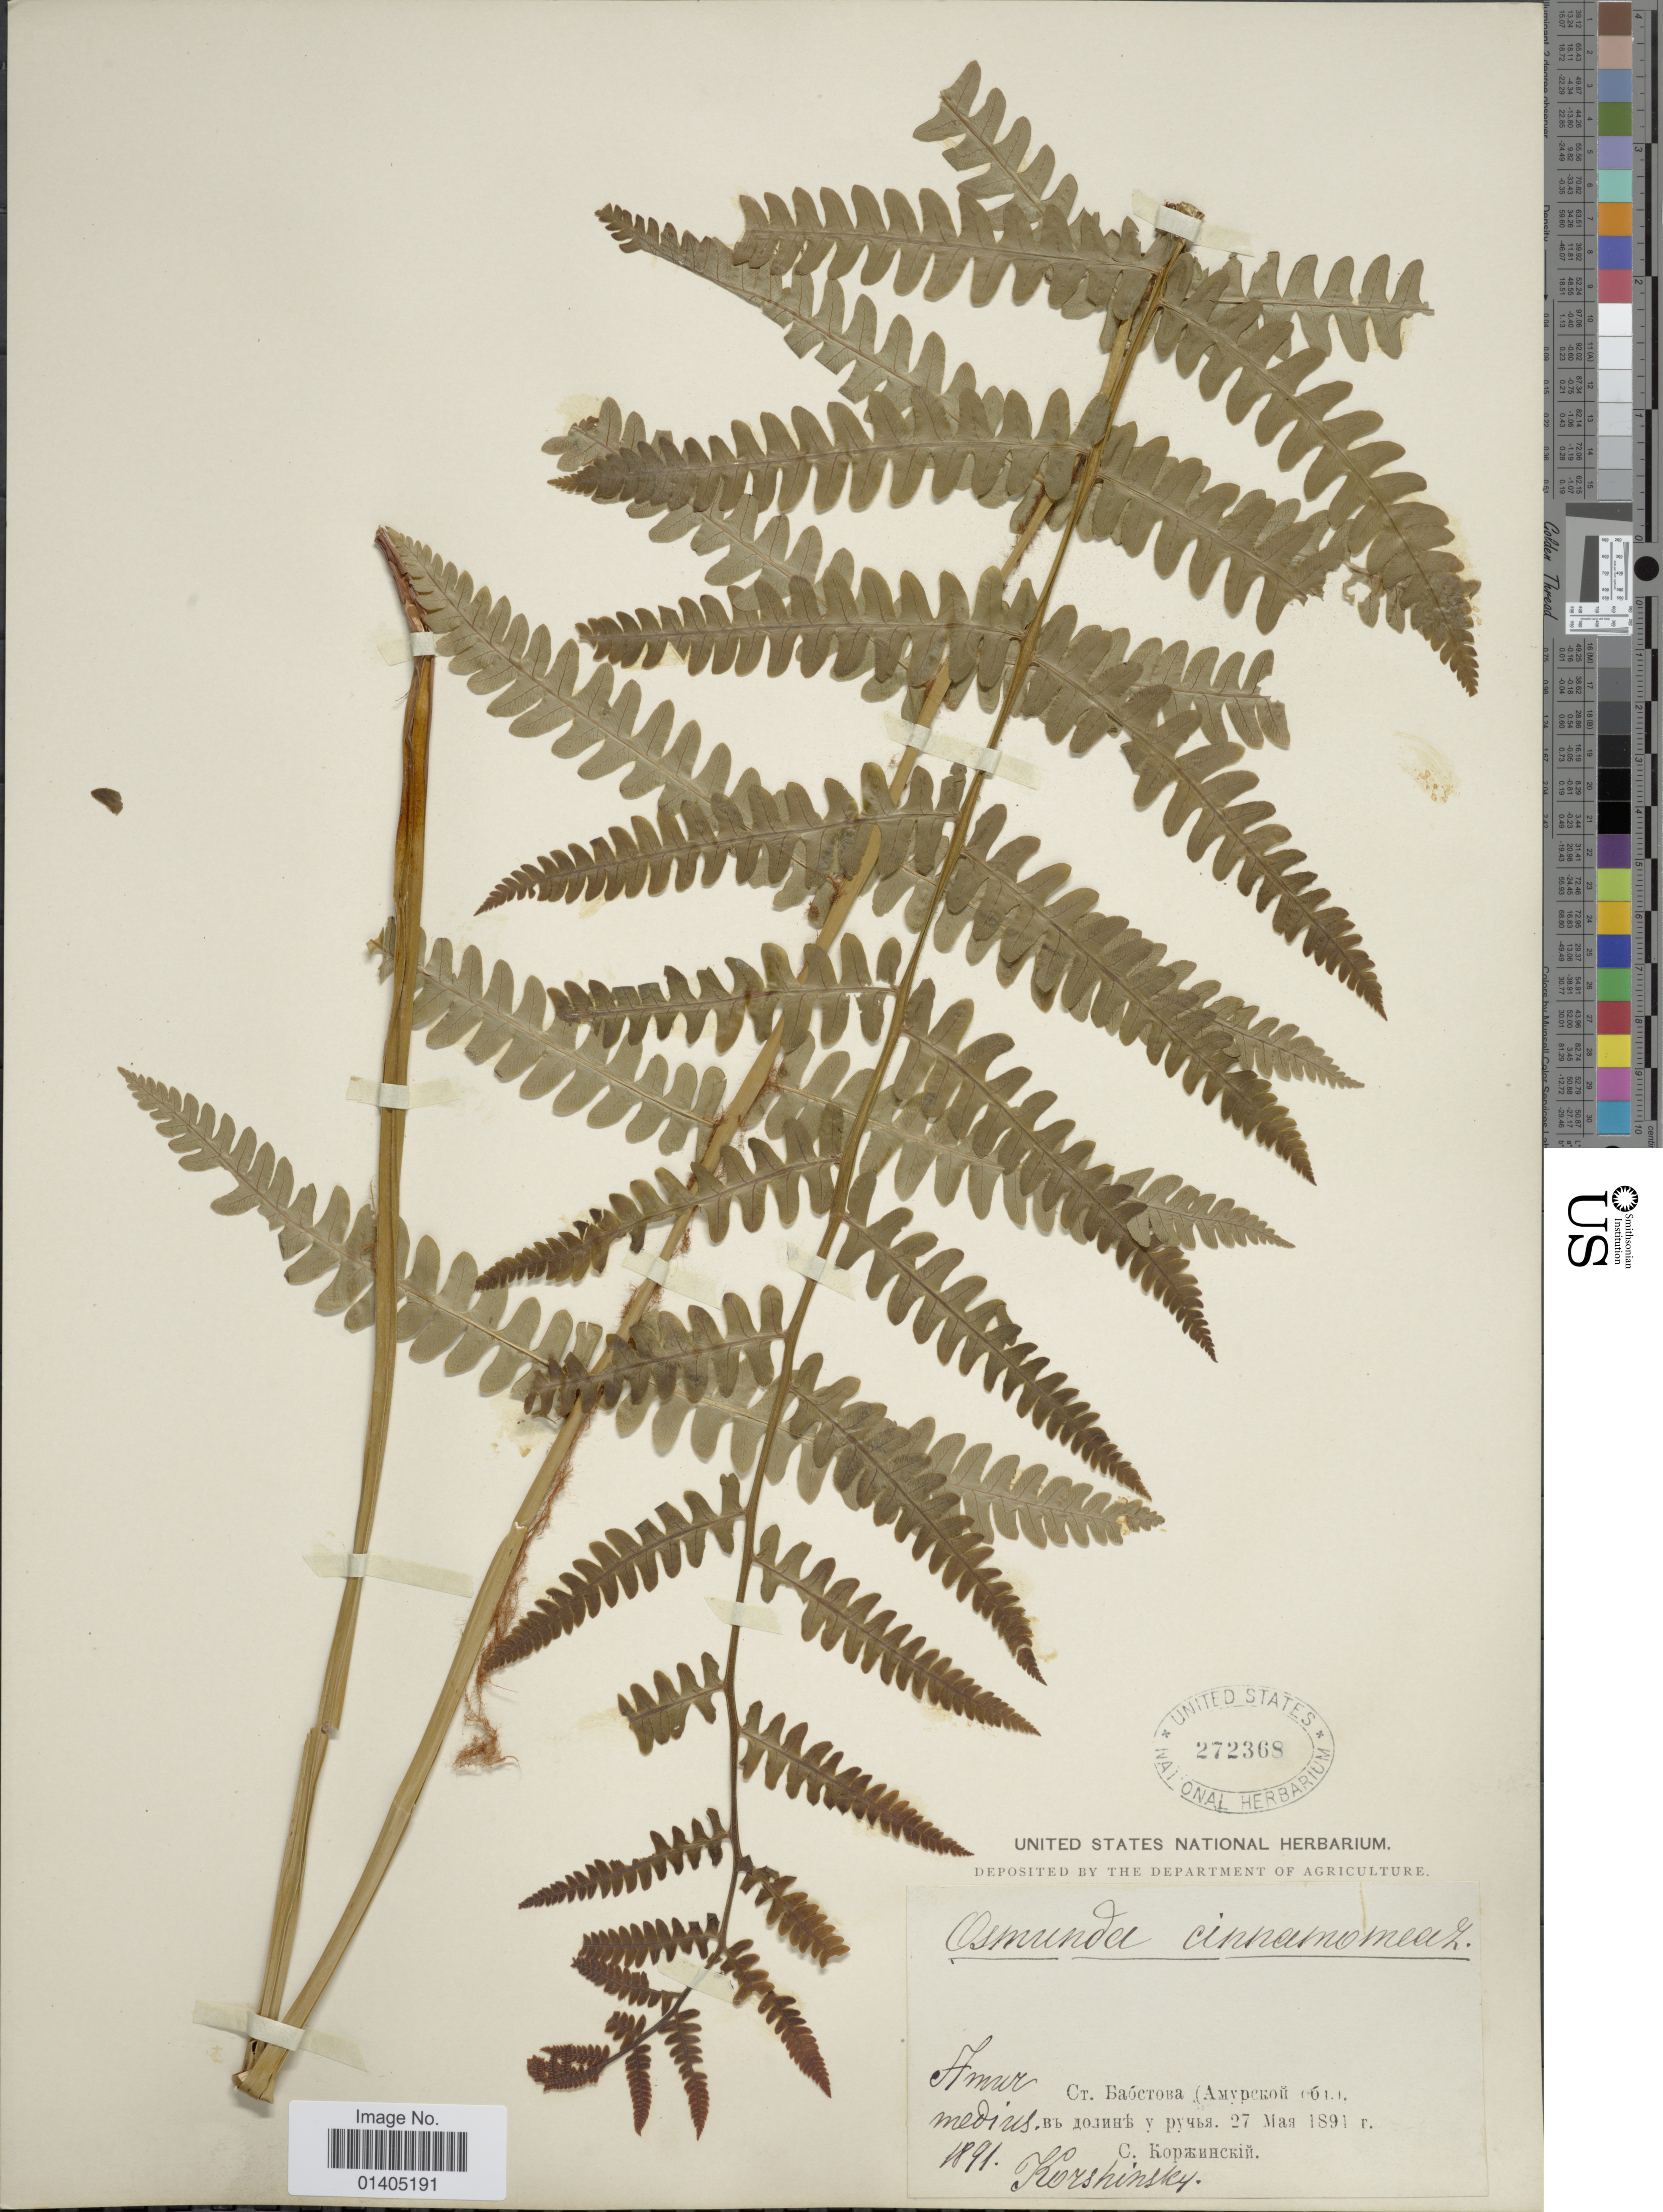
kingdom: Plantae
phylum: Tracheophyta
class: Polypodiopsida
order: Osmundales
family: Osmundaceae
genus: Osmundastrum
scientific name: Osmundastrum cinnamomeum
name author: (L.) C. Presl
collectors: Korshinsky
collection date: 1891-03-07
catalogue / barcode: US 272368